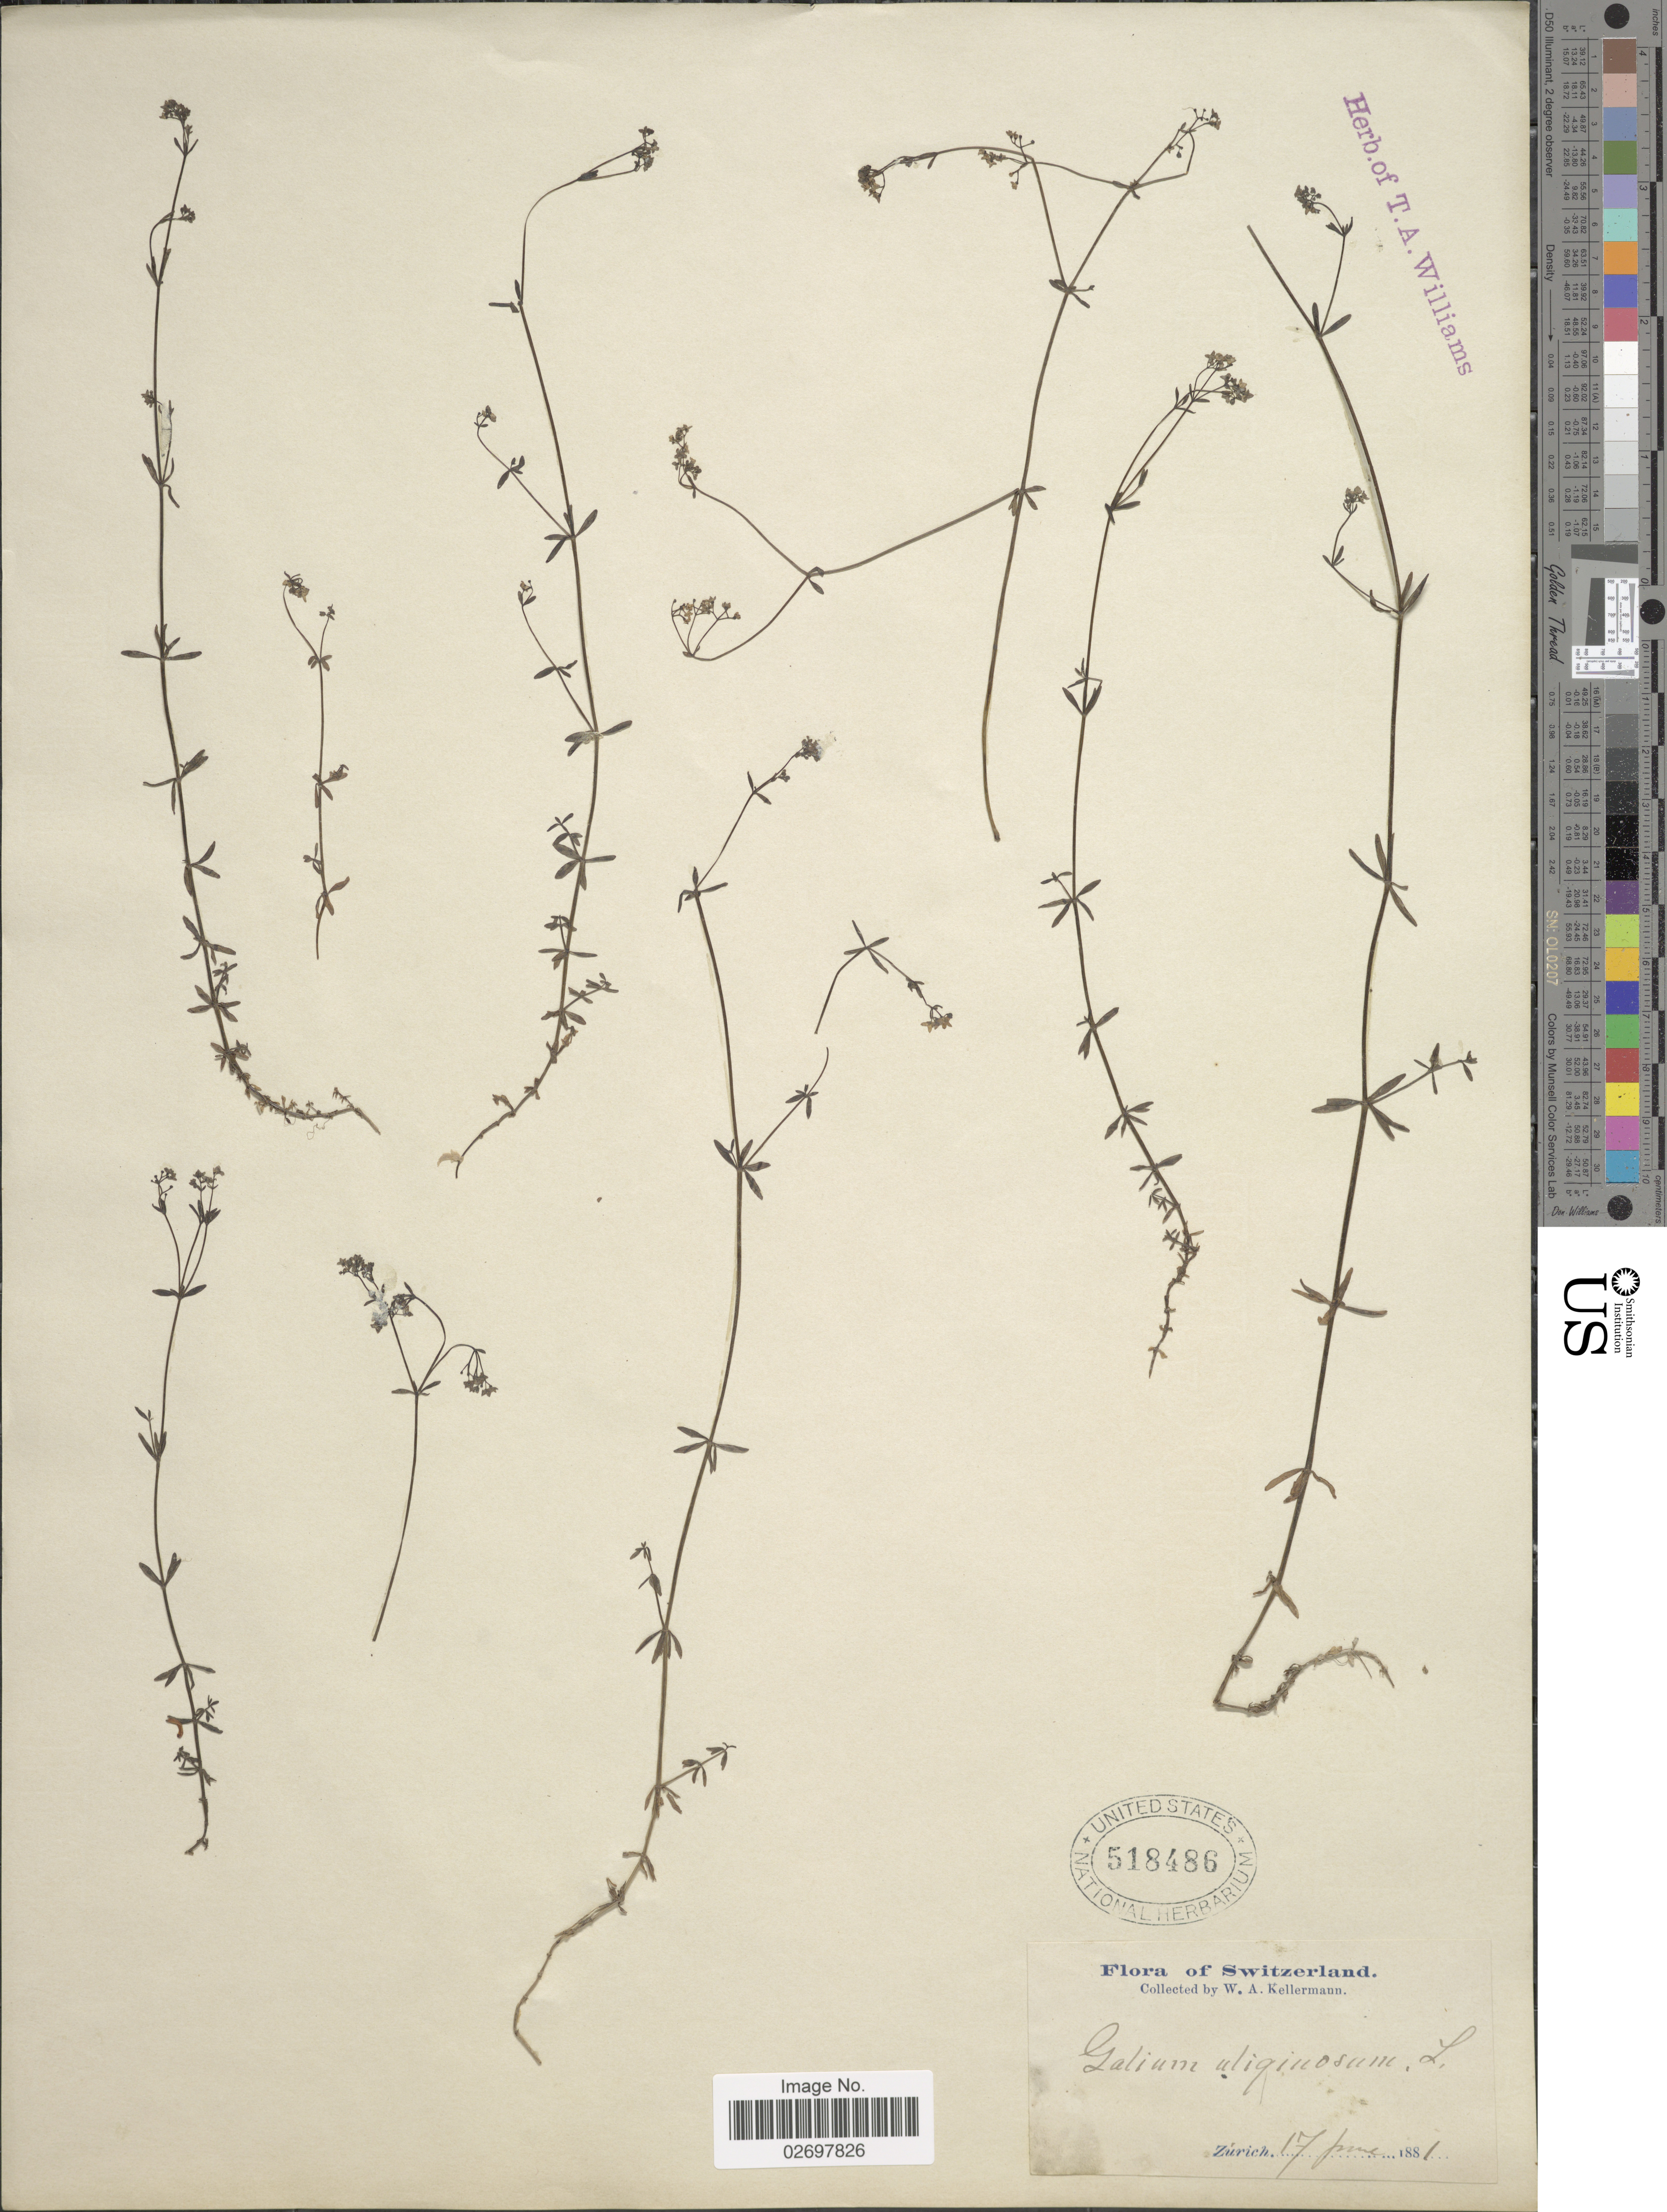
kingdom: Plantae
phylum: Tracheophyta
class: Magnoliopsida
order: Gentianales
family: Rubiaceae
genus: Galium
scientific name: Galium uliginosum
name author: L.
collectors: W. A. Kellermann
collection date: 1881-06-17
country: Switzerland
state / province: Zurich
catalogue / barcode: US 518486